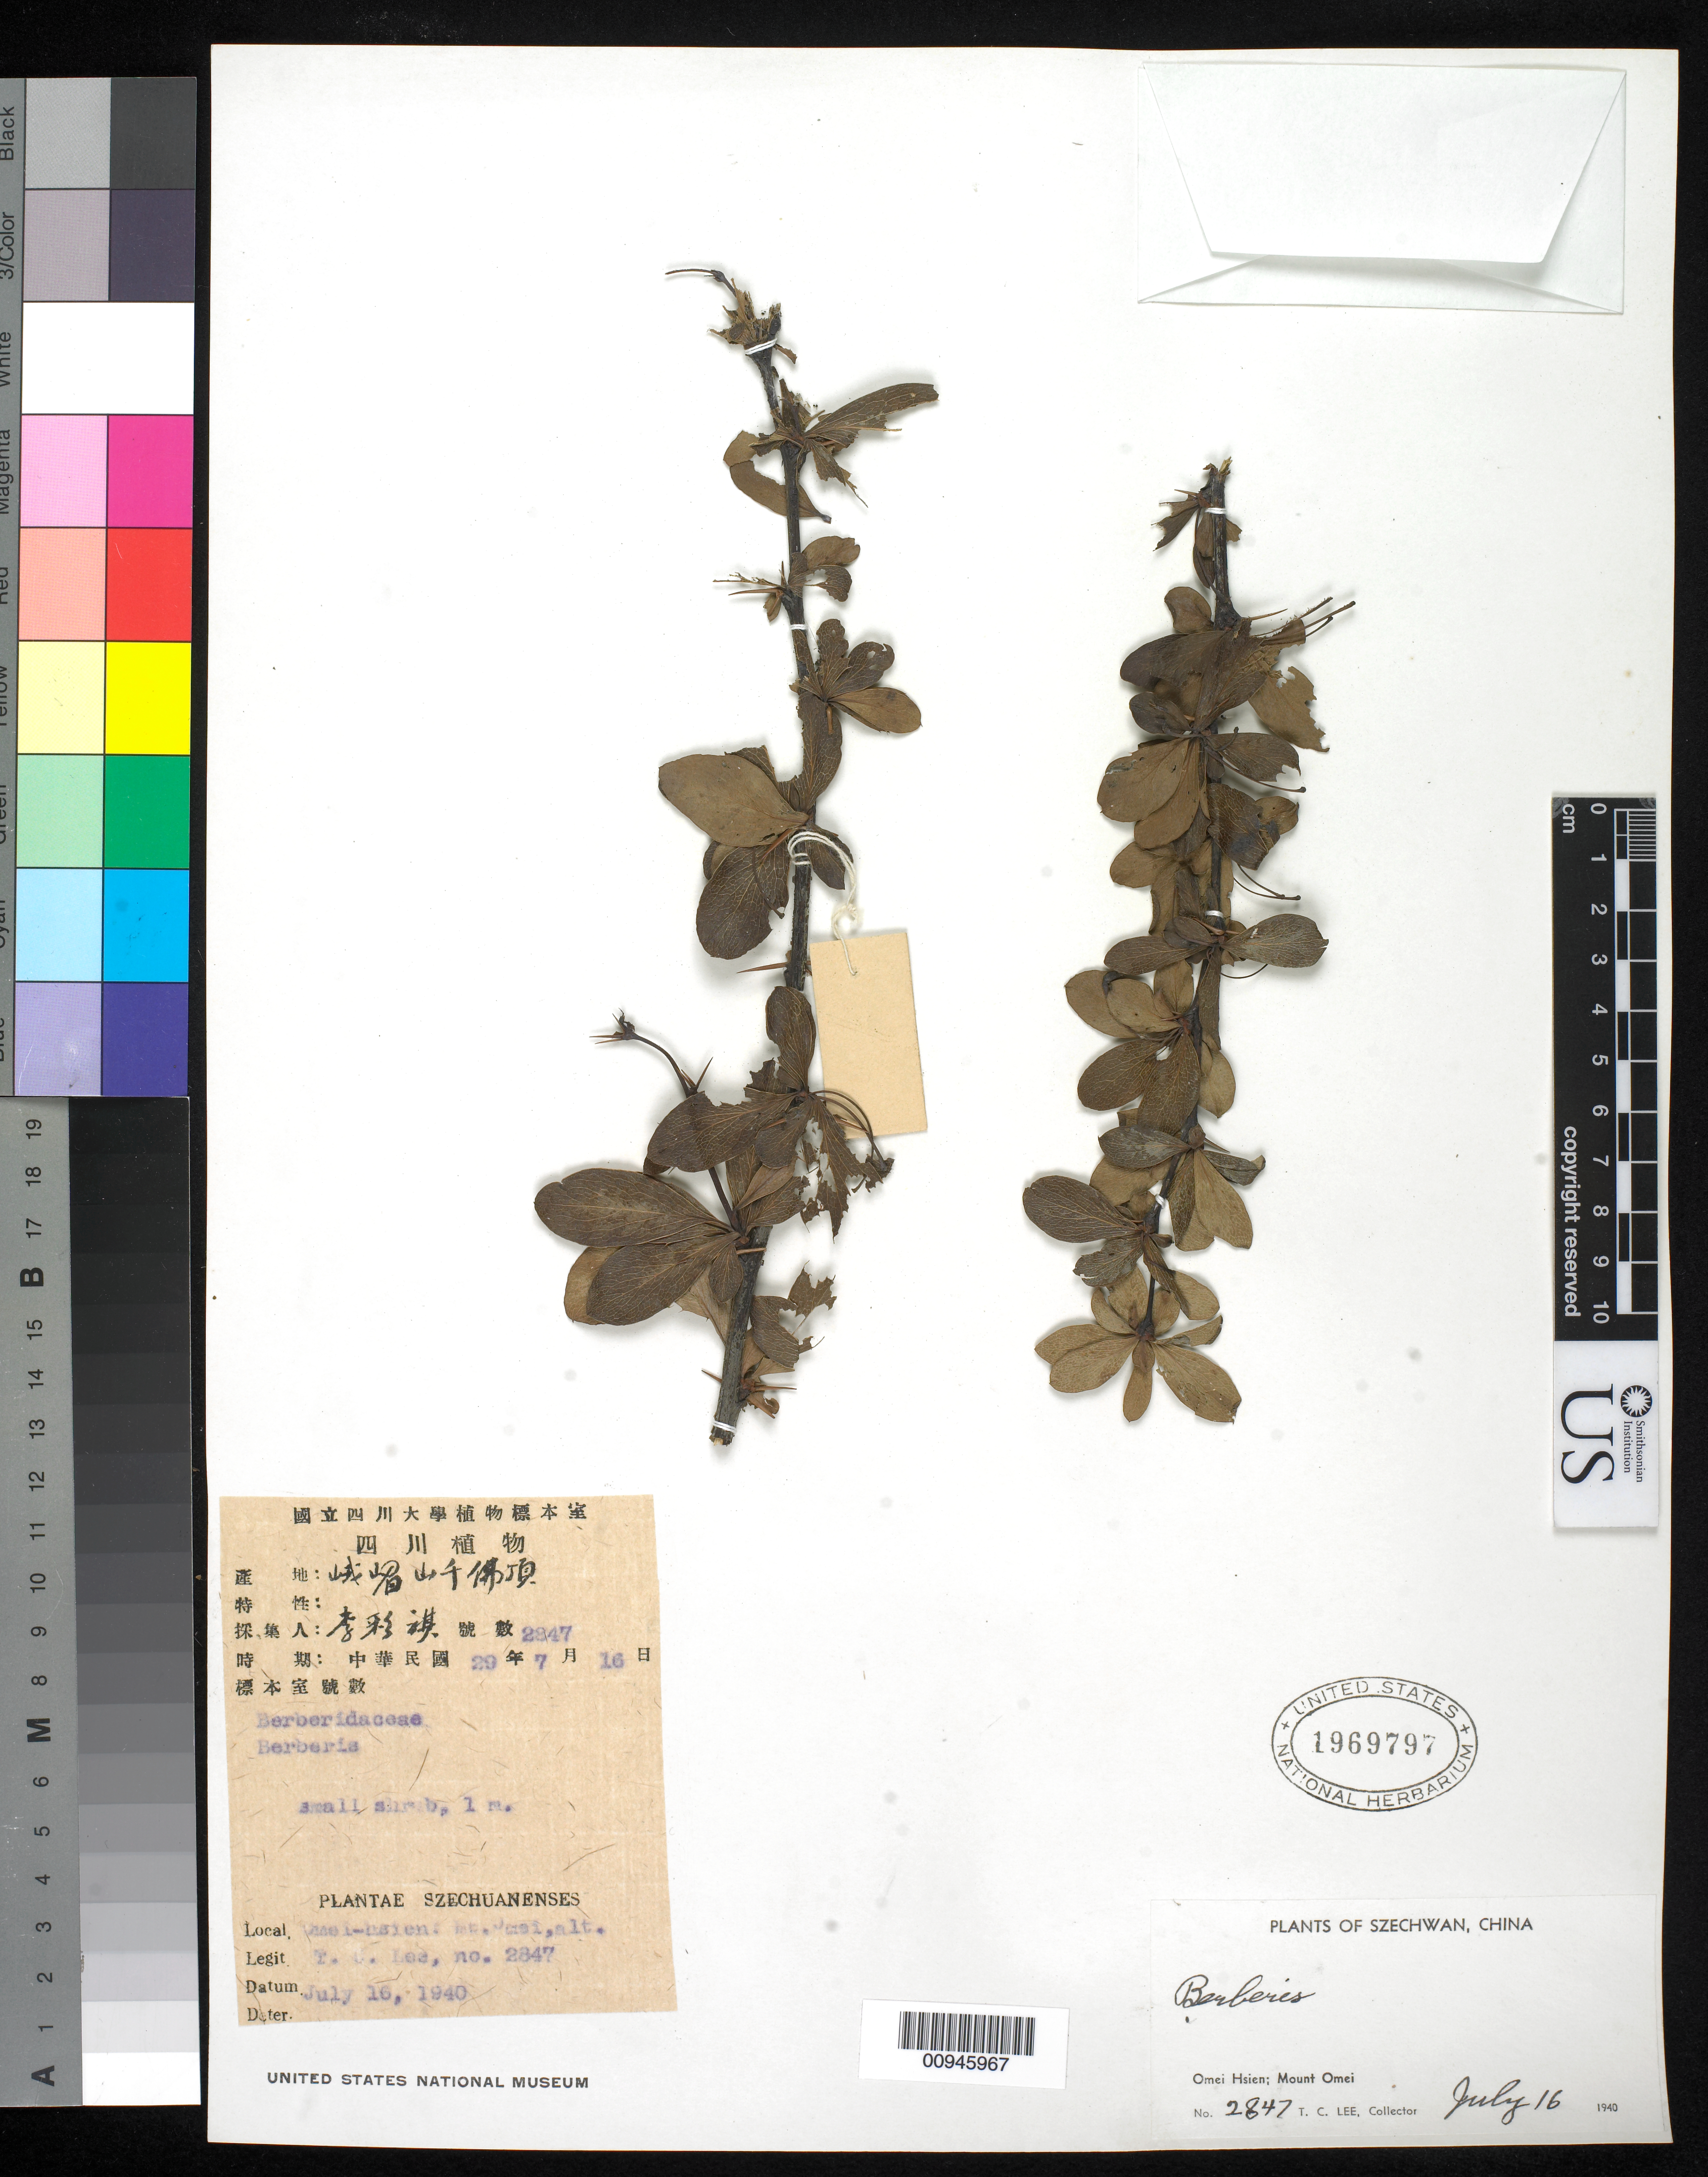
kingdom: Plantae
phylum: Tracheophyta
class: Magnoliopsida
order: Ranunculales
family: Berberidaceae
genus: Berberis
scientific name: Berberis sp.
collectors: T. Lee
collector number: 2847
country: China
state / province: Sichuan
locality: Omei Hsien, Mount Omei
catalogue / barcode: US 1969797